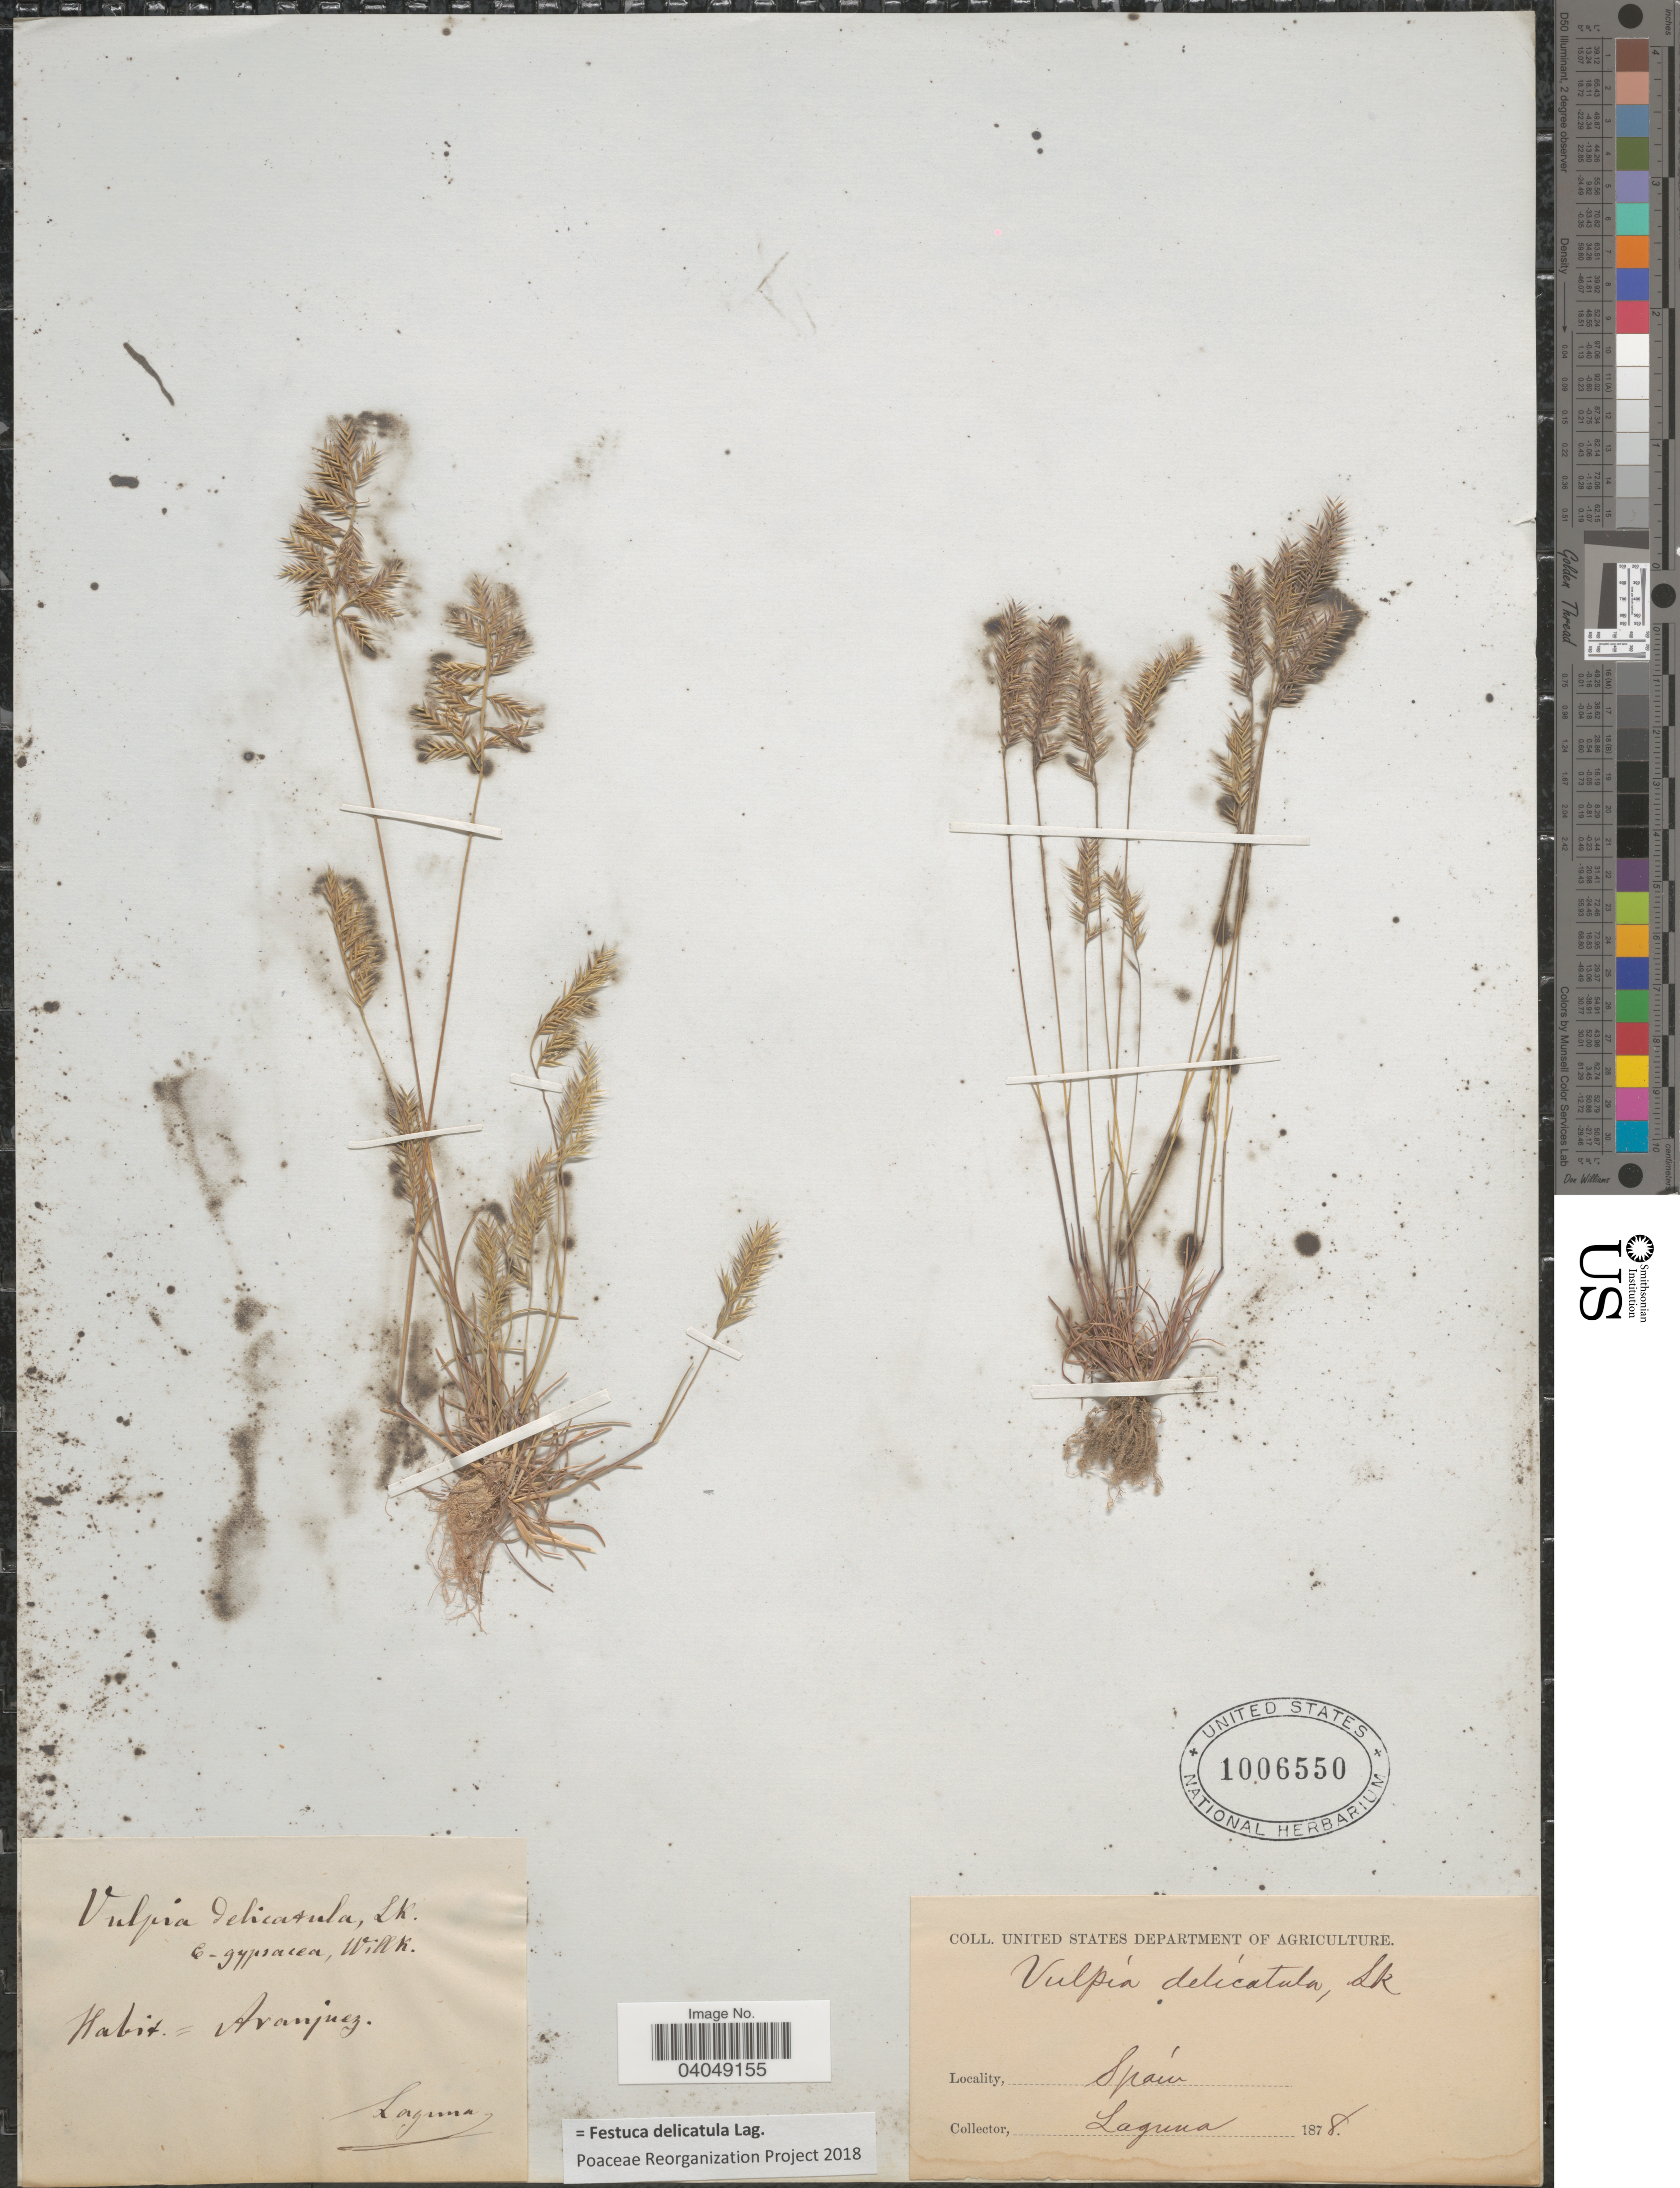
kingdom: Plantae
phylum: Tracheophyta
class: Liliopsida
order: Poales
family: Poaceae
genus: Festuca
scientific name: Festuca delicatula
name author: Lag.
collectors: -. Laguna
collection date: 1878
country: Spain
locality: Aranjuez.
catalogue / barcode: US 1006550